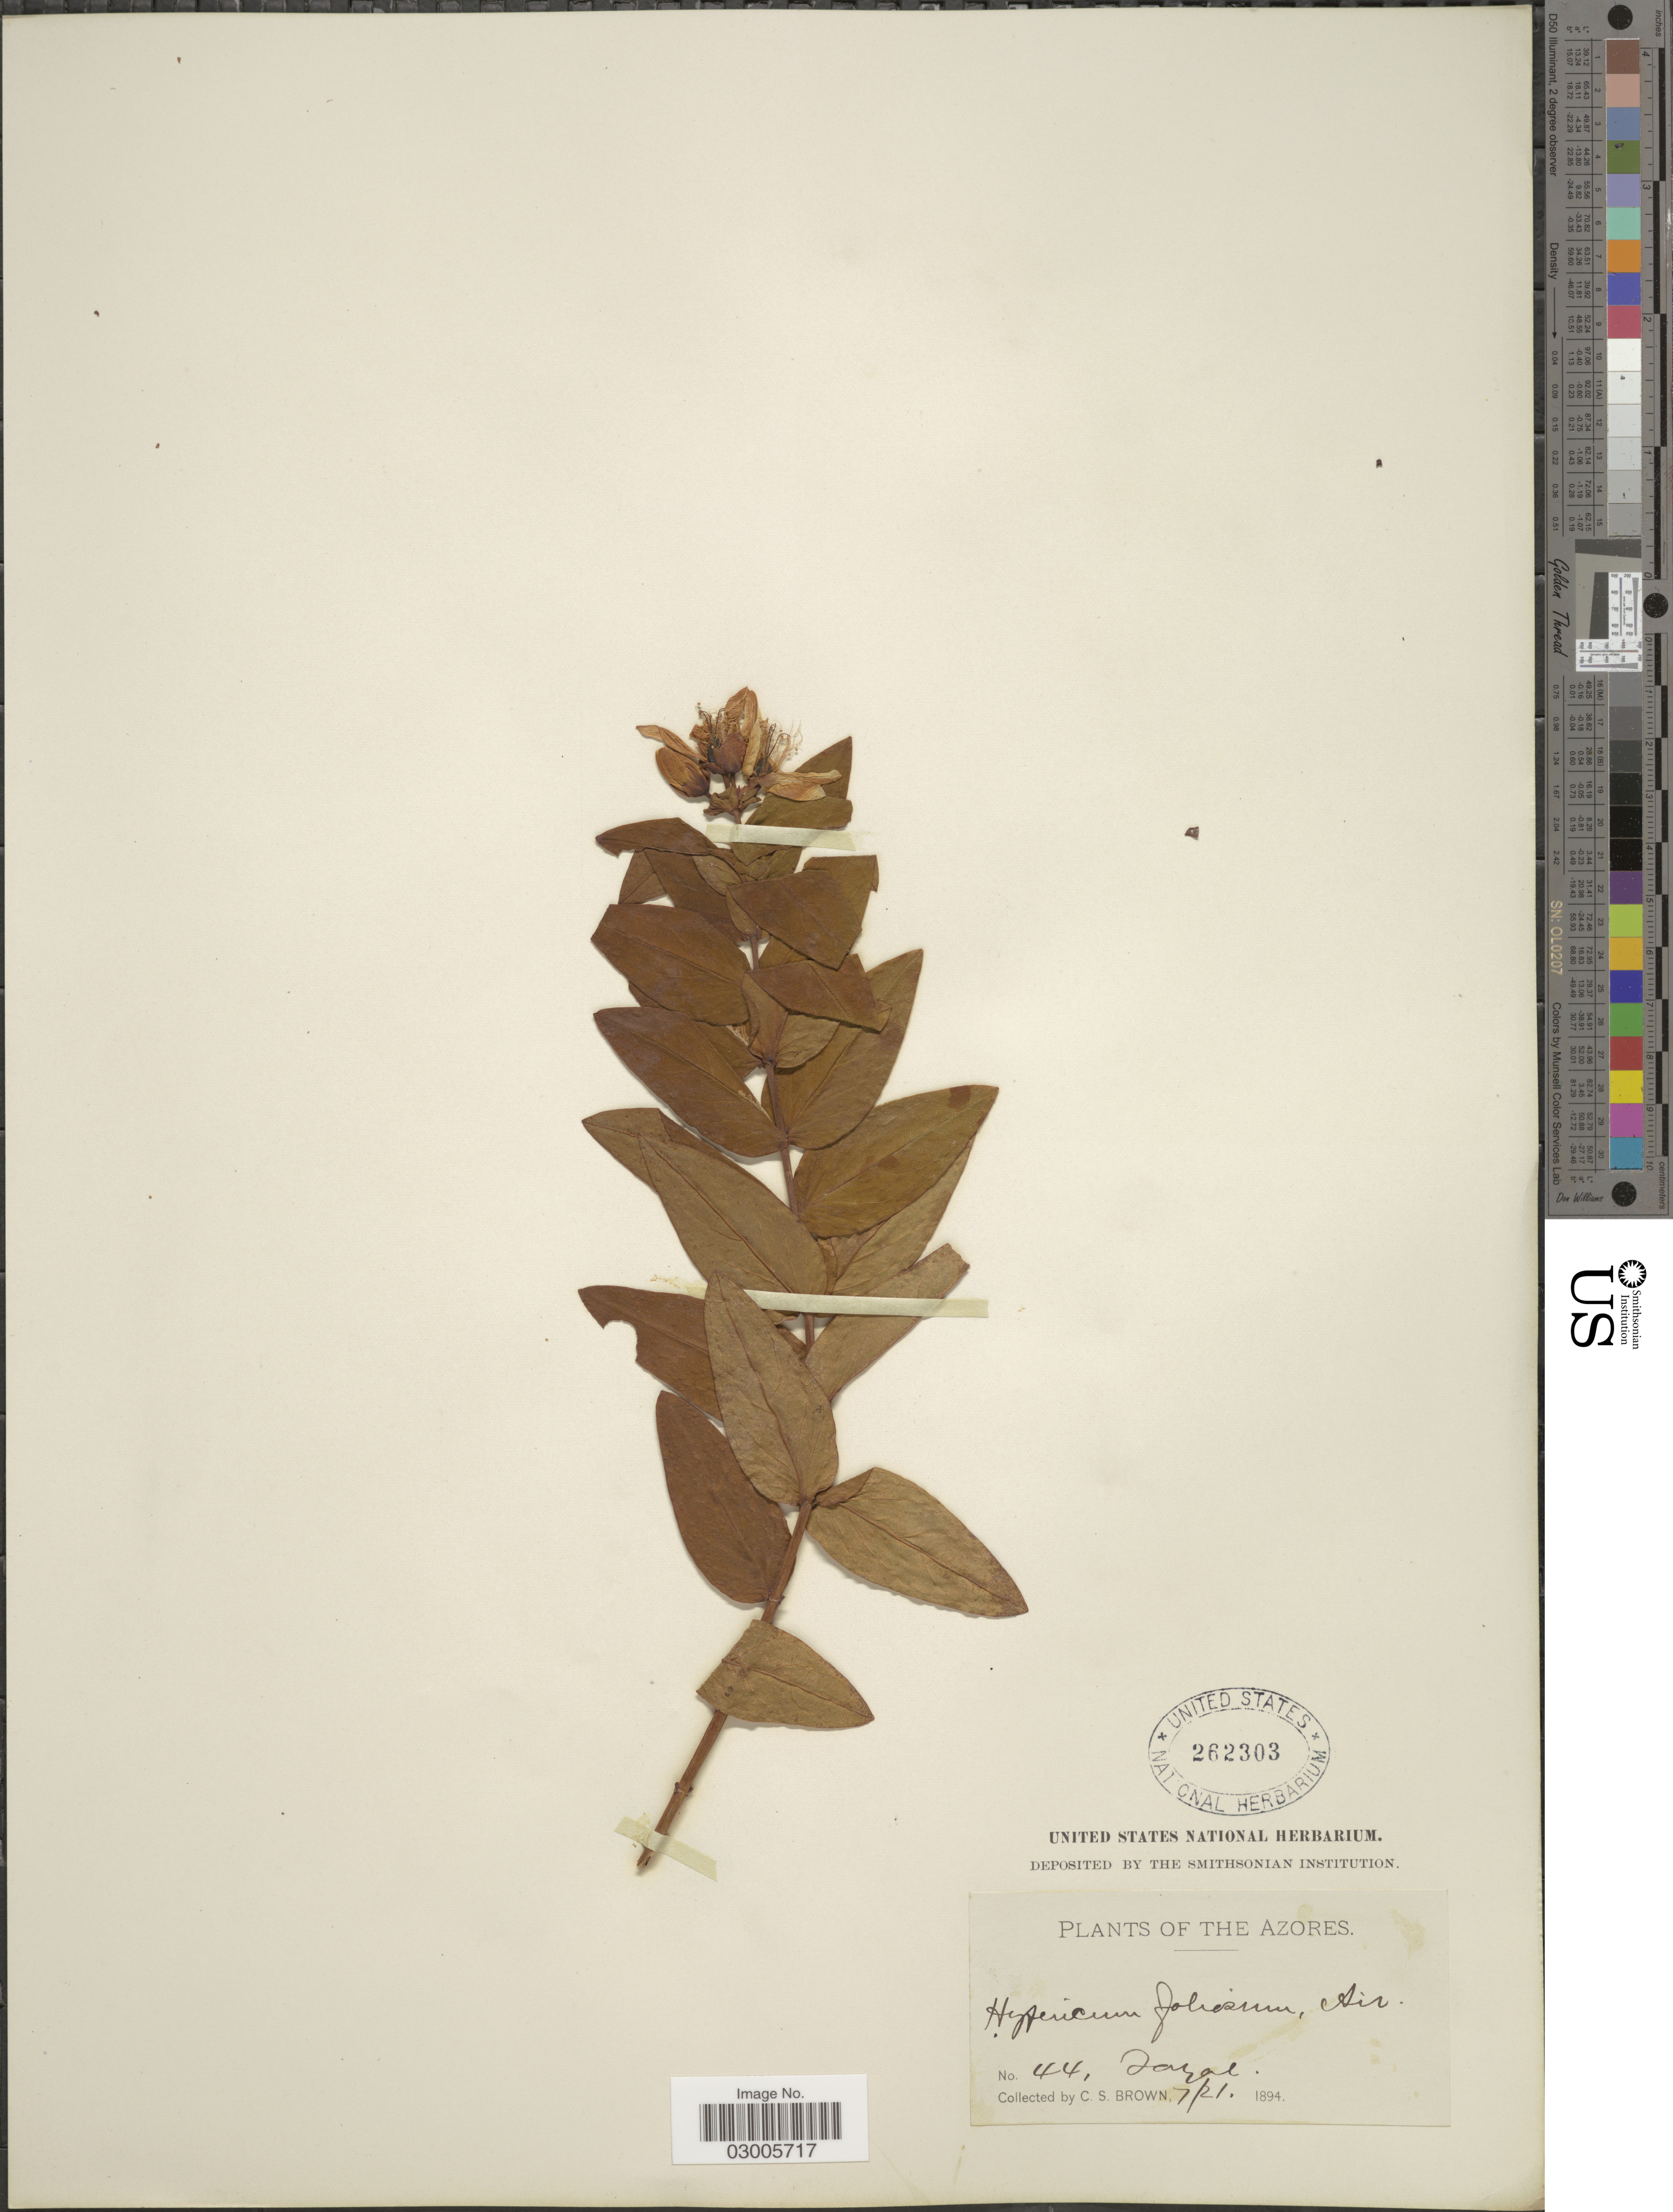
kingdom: Plantae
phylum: Tracheophyta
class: Magnoliopsida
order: Malpighiales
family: Hypericaceae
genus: Hypericum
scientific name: Hypericum foliosum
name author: Aiton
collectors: C. S. Brown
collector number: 44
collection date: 1894-07-21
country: Portugal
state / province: Azores (Aut. Reg.)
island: Faial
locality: Fayal.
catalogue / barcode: US 262303